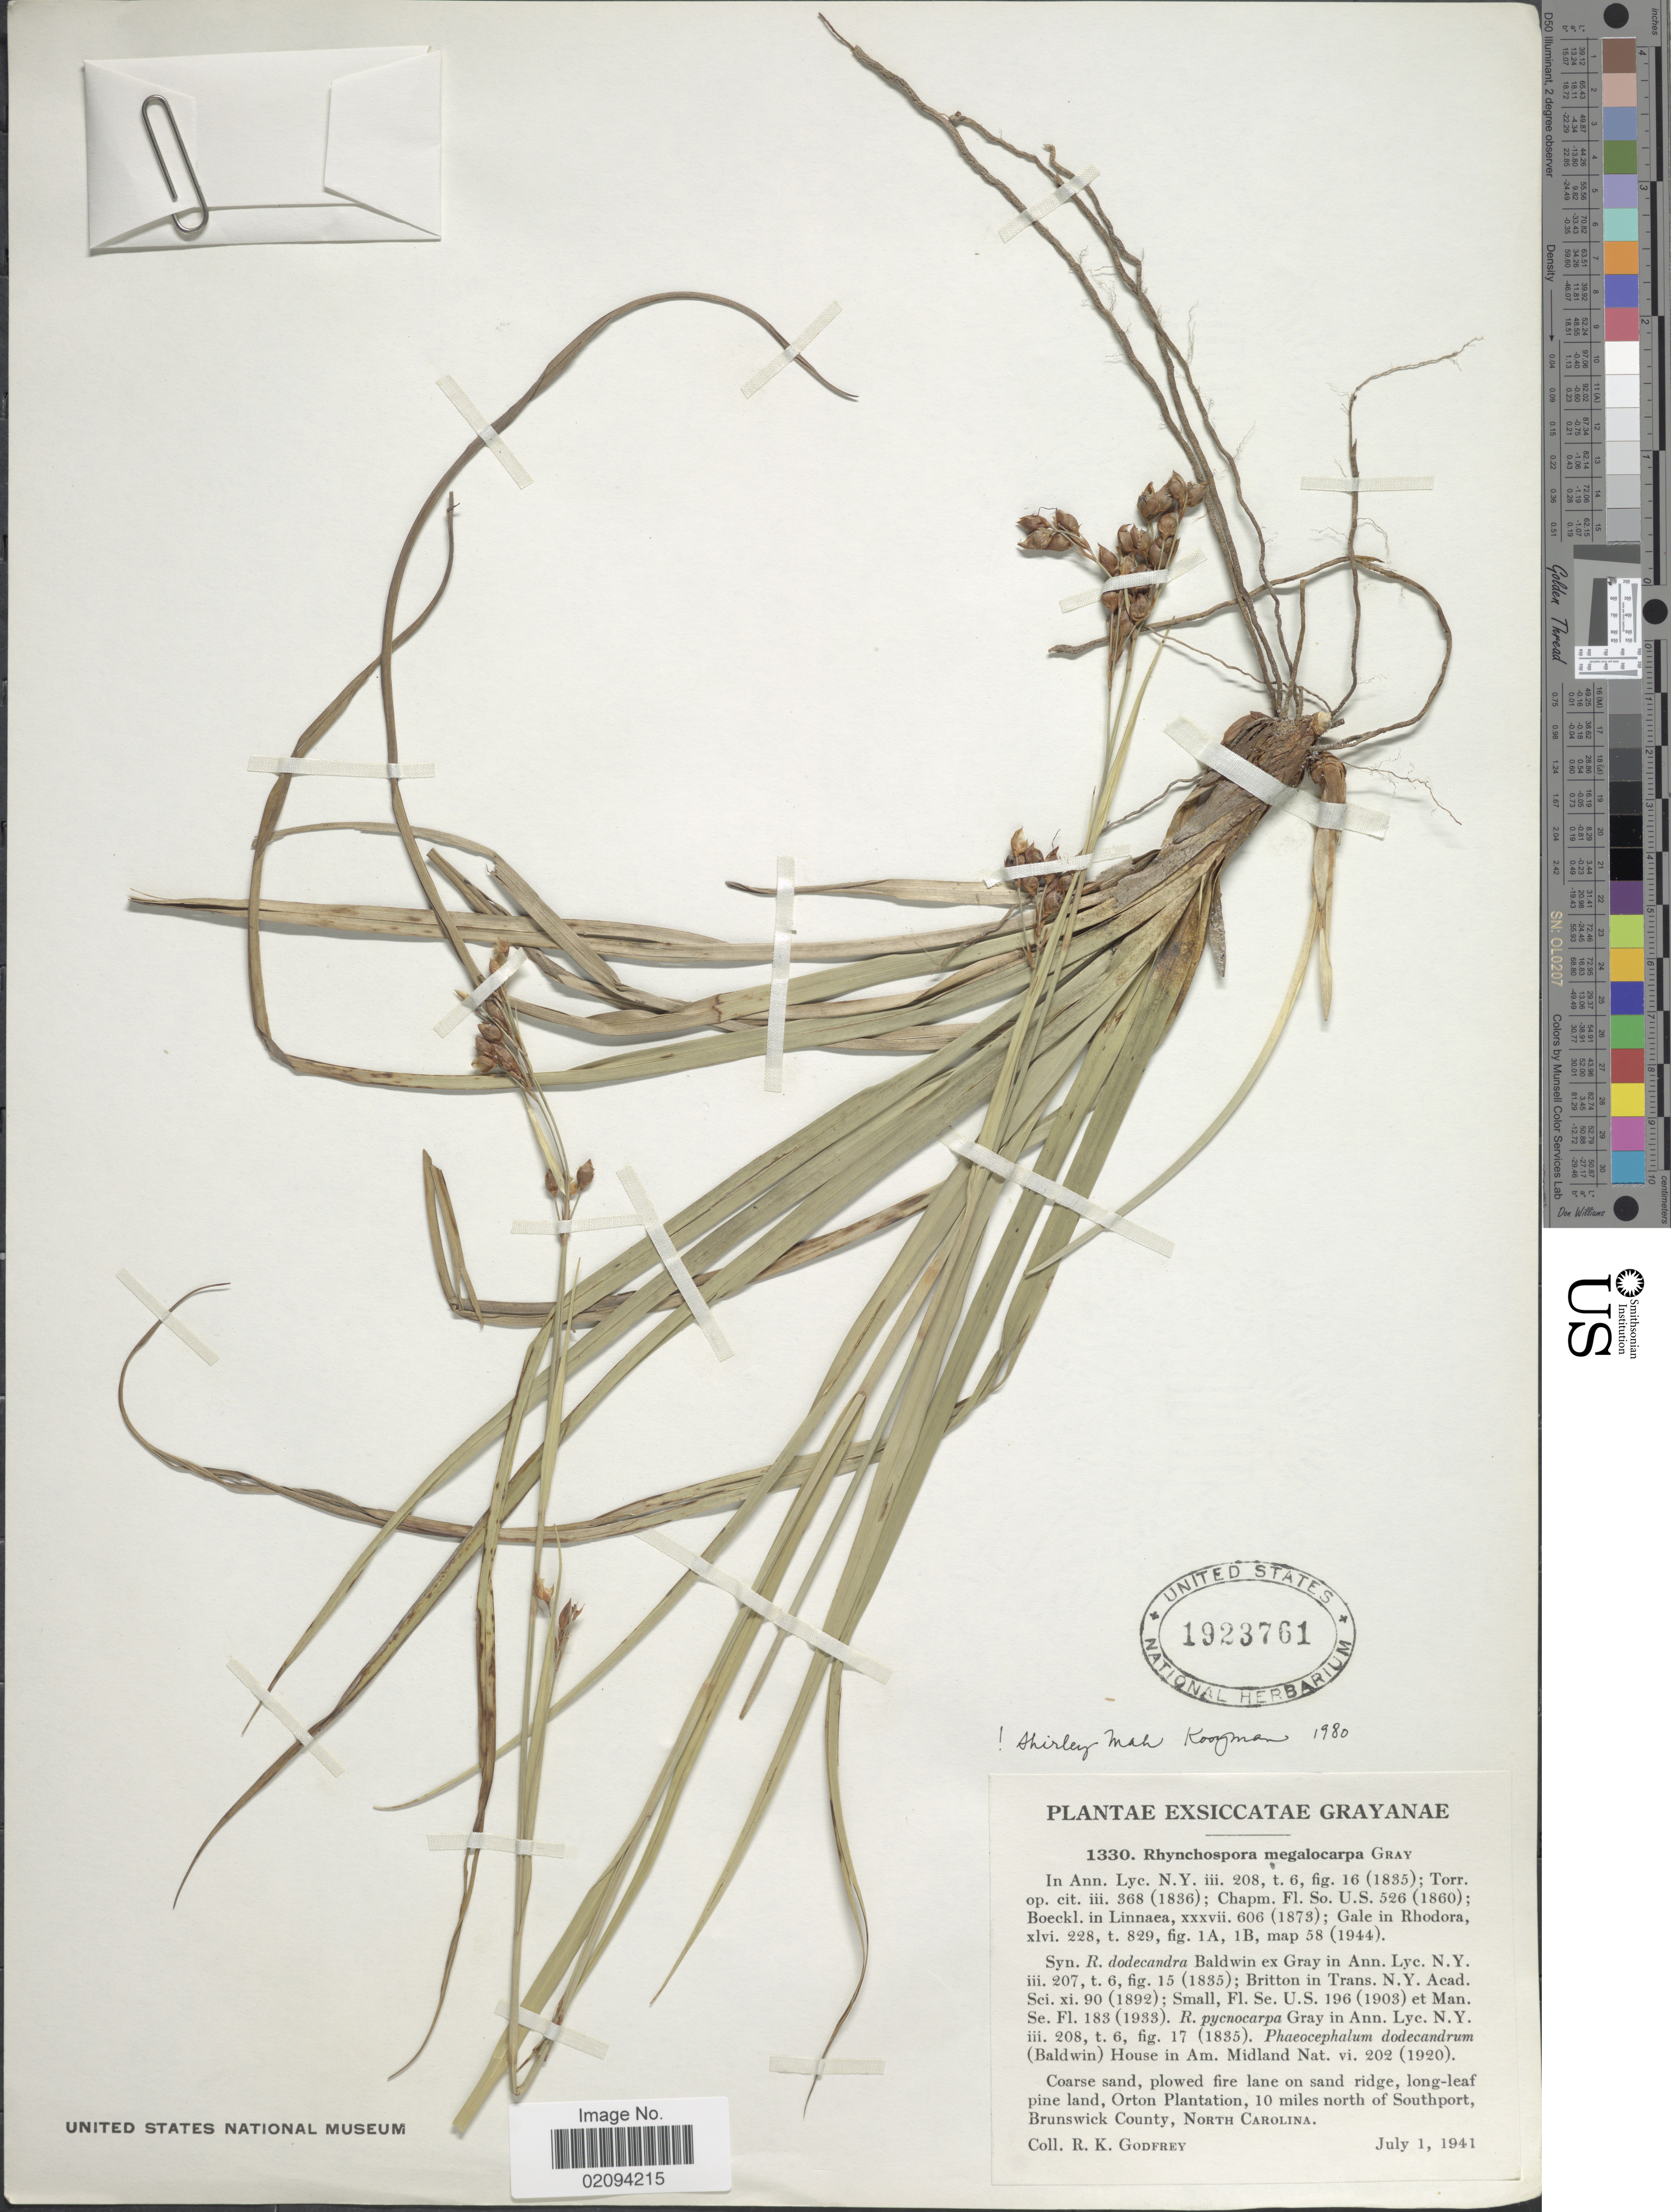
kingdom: Plantae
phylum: Tracheophyta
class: Liliopsida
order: Poales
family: Cyperaceae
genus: Rhynchospora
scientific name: Rhynchospora megalocarpa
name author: A. Gray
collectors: R. K. Godfrey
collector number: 1330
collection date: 1941-07-01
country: United States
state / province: North Carolina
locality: Coarse sand, plowed fire lane on sand ridge, long-leaf pine land, Orton Plantation, 10 miles north of Southport, Brunswick County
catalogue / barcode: US 1923761